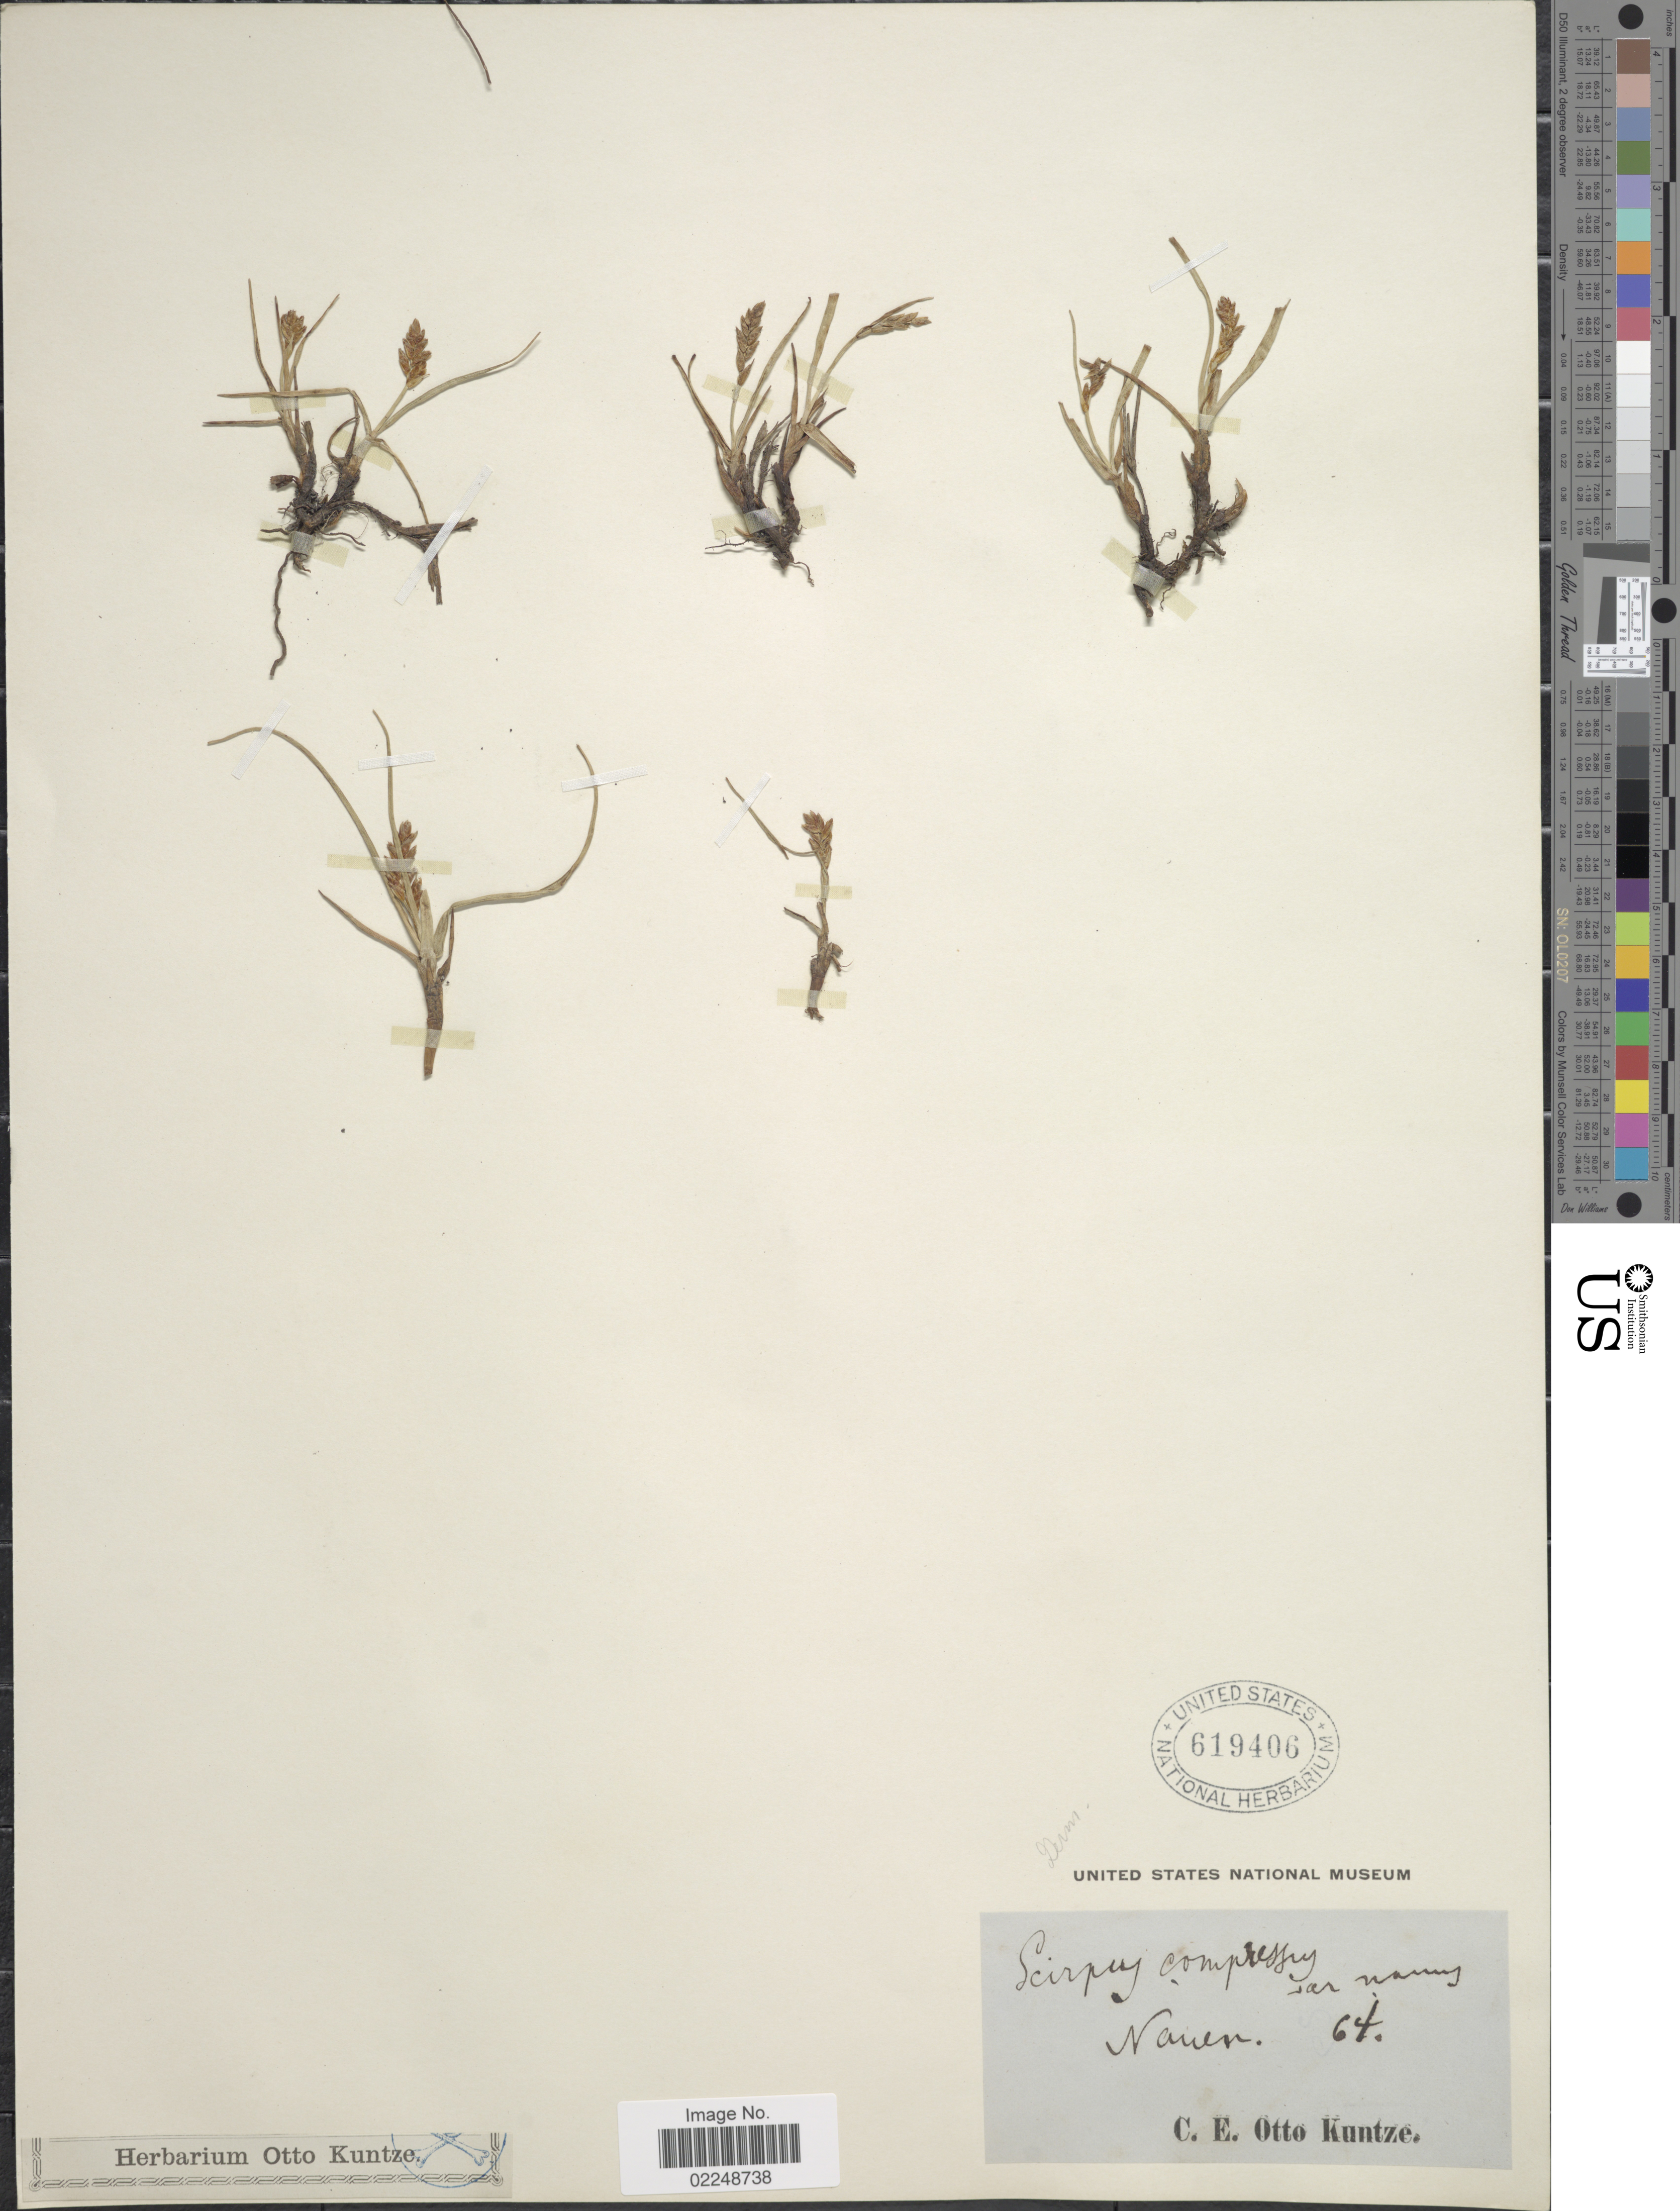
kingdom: Plantae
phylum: Tracheophyta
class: Liliopsida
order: Poales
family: Cyperaceae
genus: Blysmus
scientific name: Blysmus compressus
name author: (L.) Panzer ex Link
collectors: C.E.O. Kuntze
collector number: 64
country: Germany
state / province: Brandenburg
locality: Nauen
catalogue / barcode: US 619406